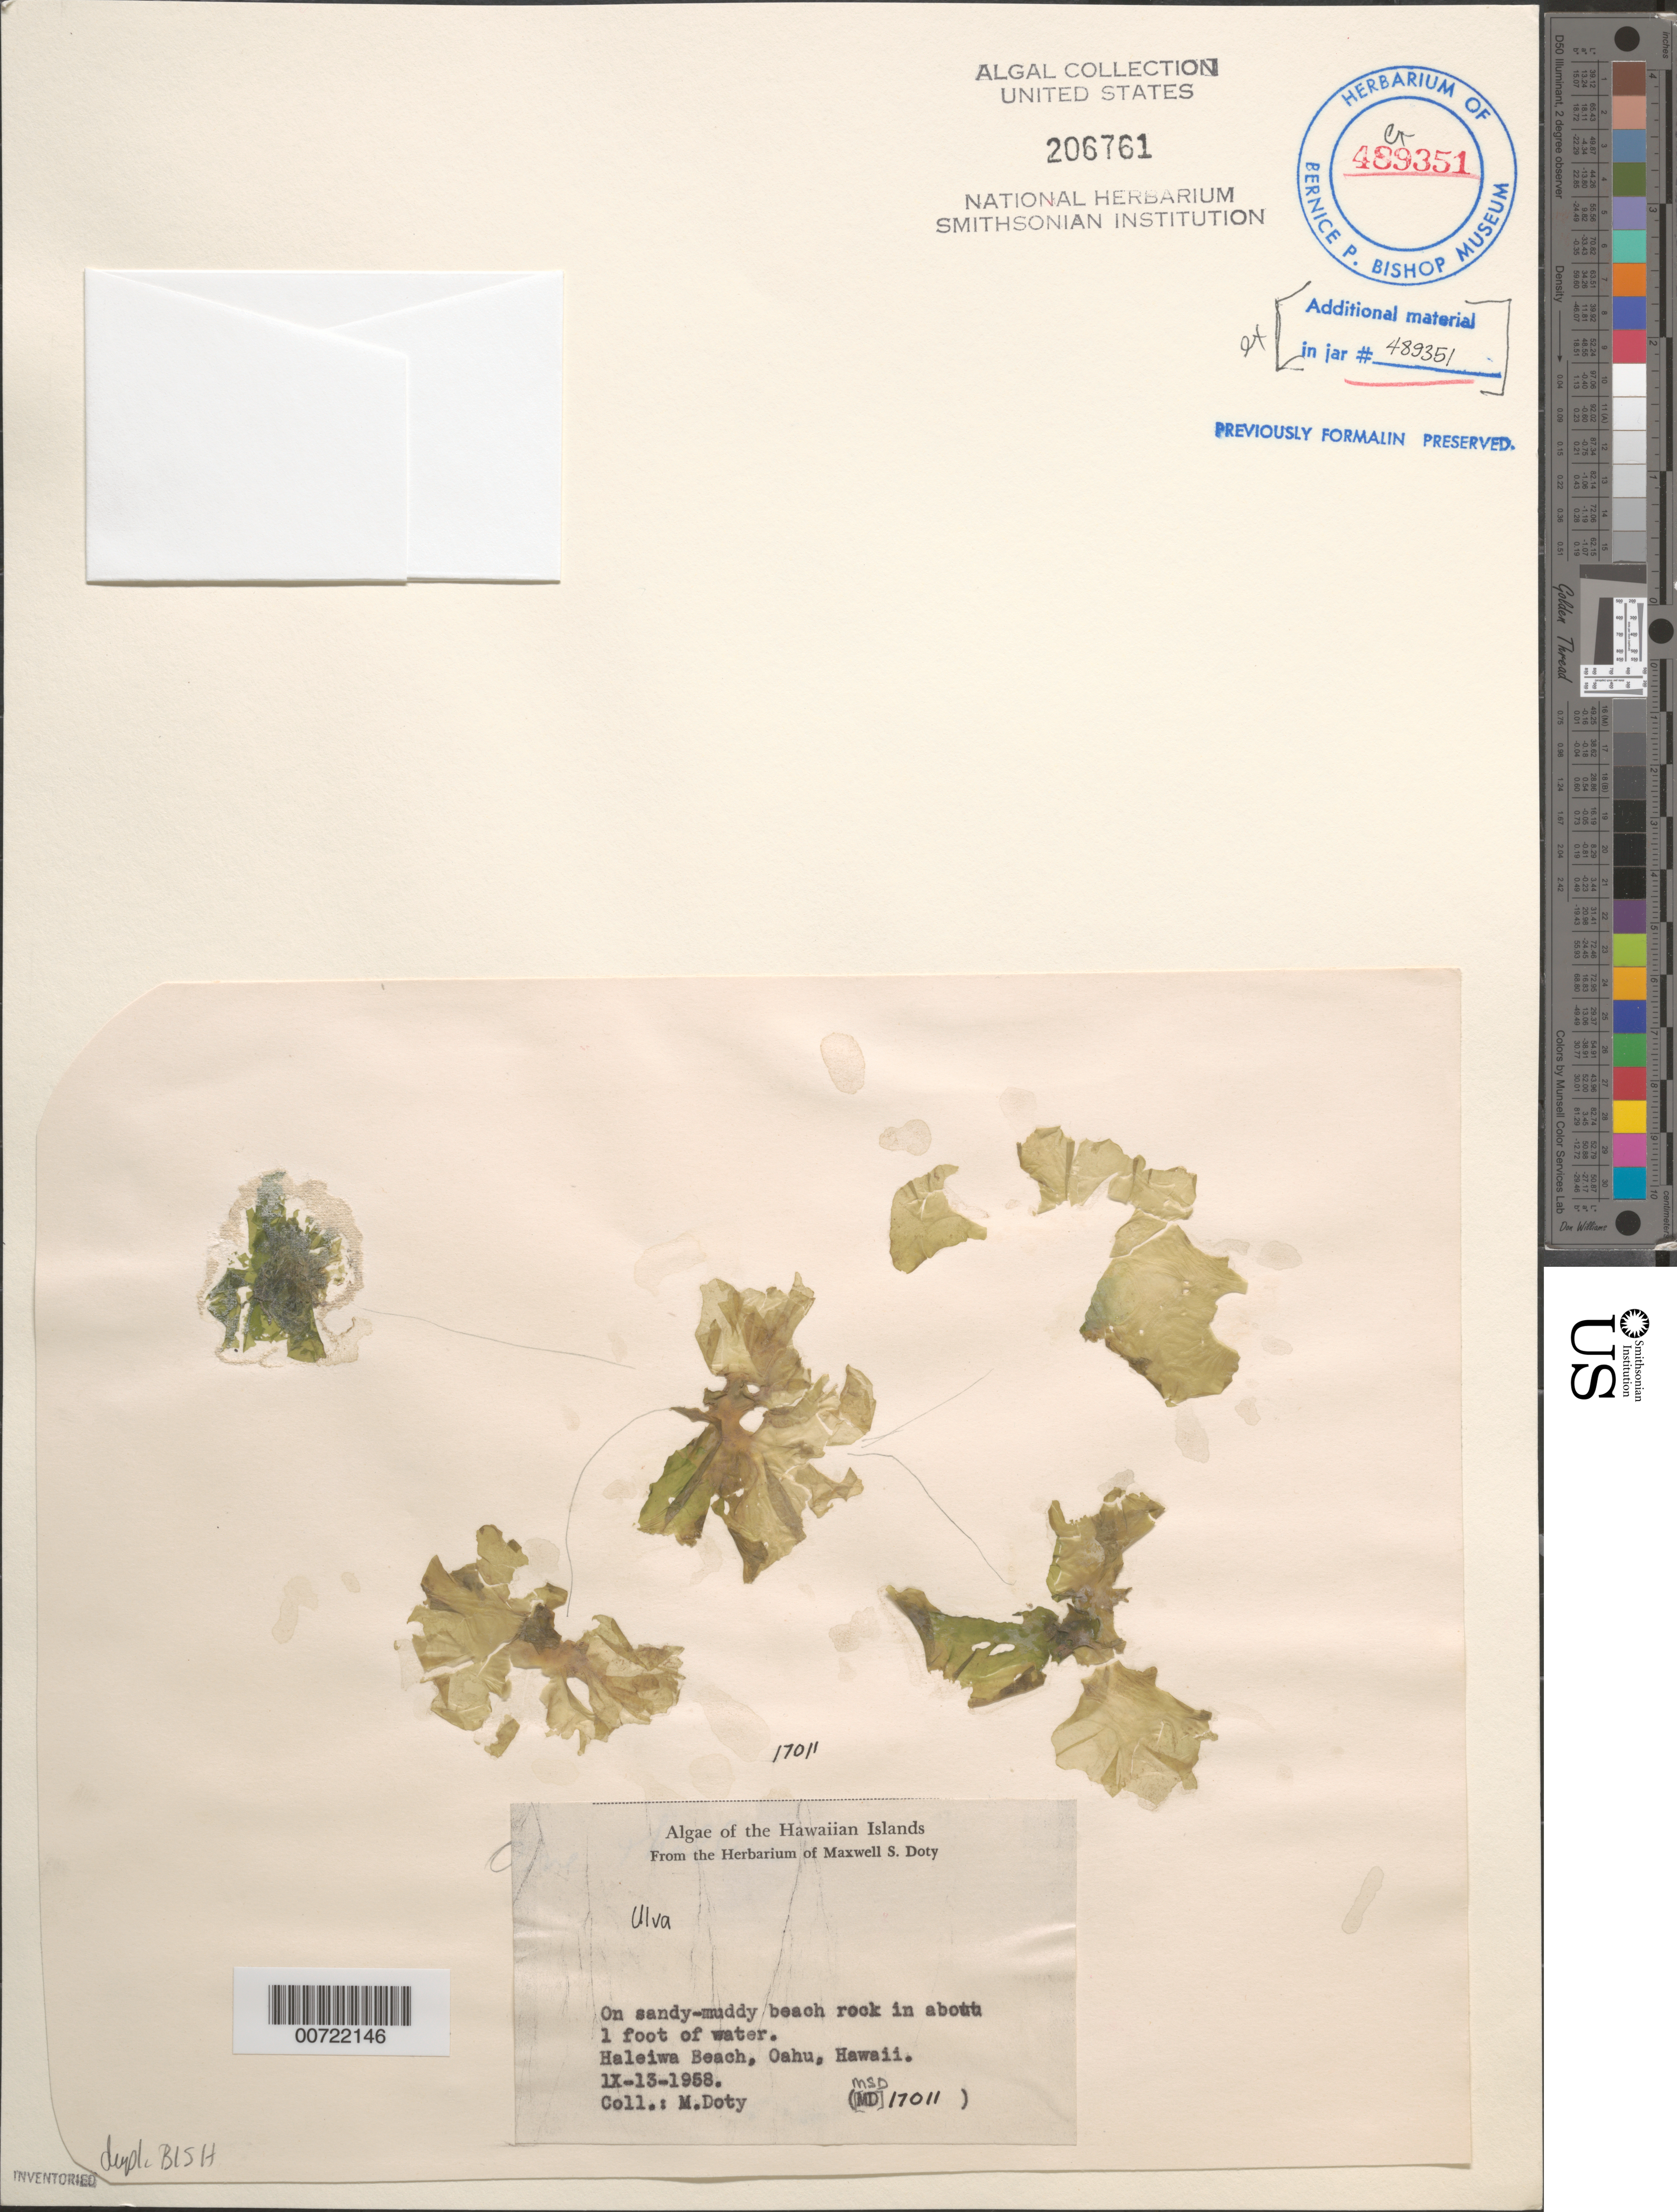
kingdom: Plantae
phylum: Chlorophyta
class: Ulvophyceae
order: Ulvales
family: Ulvaceae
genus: Ulva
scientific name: Ulva sp.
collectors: M. S. Doty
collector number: MSD 17011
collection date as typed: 13 Sep 1958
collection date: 1958-09-13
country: United States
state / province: Hawaii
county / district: Honolulu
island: Oahu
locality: Hale'iwa Beach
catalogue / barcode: US 206761